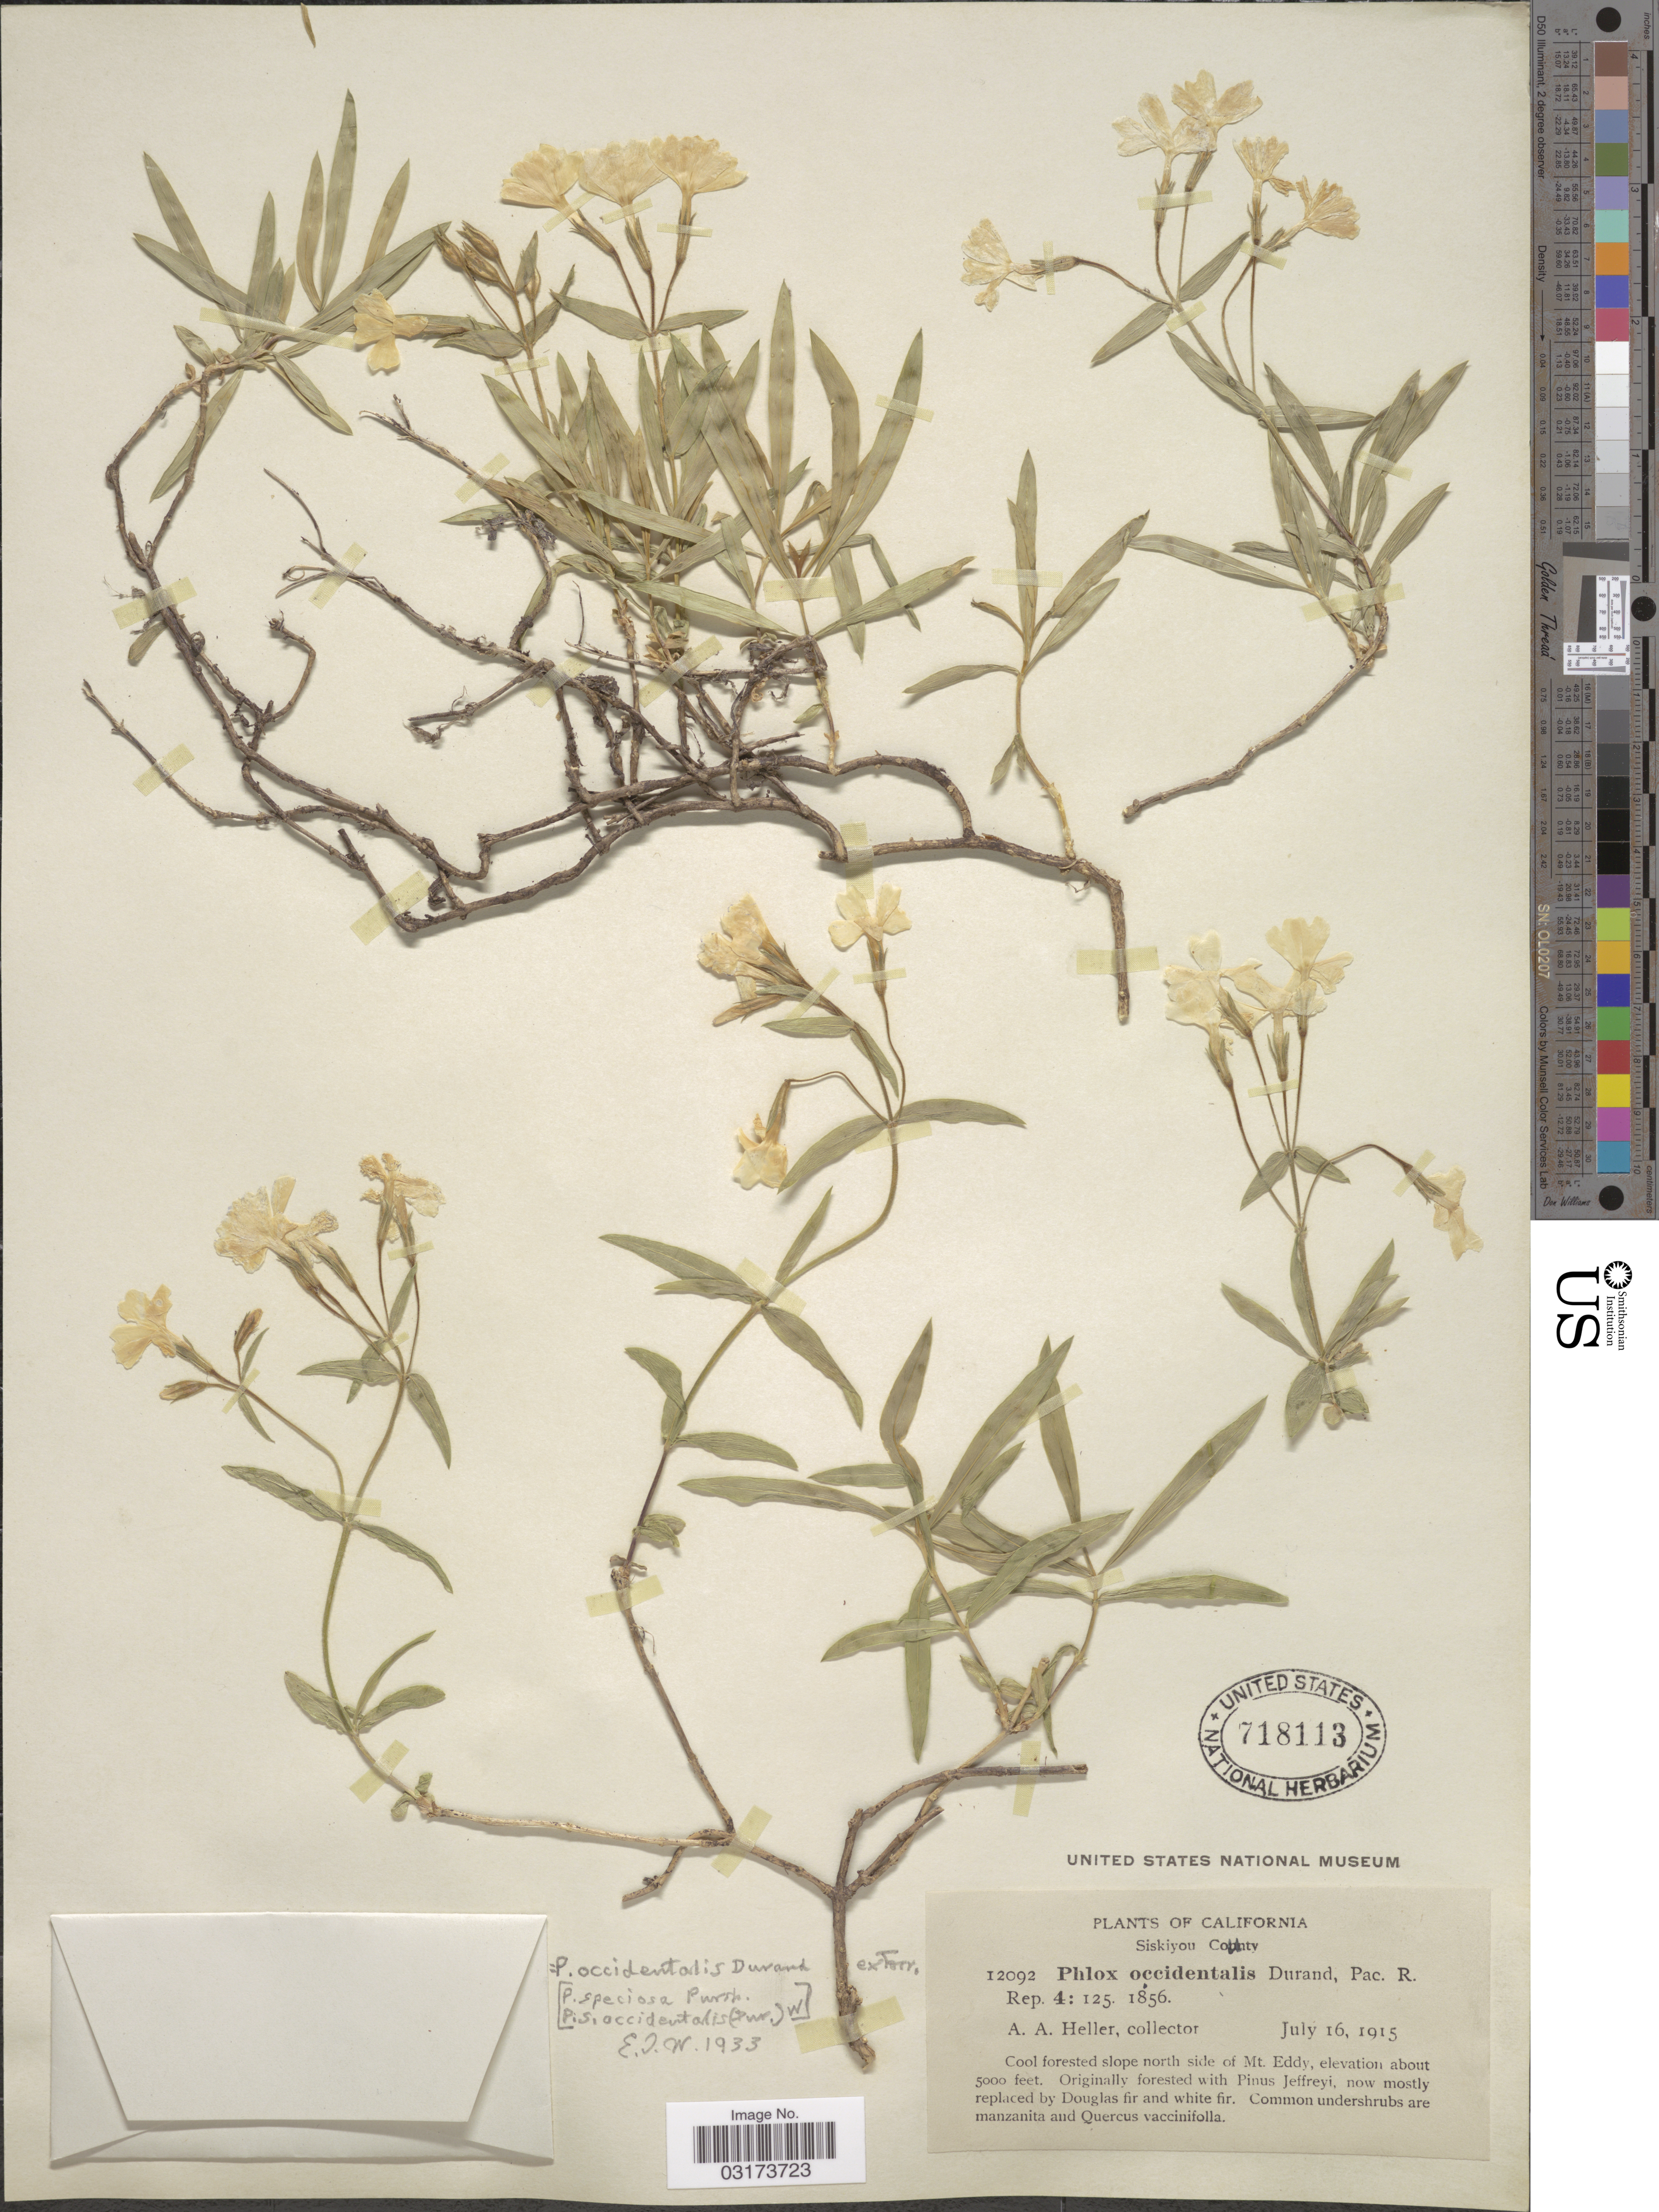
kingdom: Plantae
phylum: Tracheophyta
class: Magnoliopsida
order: Ericales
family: Polemoniaceae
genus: Phlox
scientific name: Phlox speciosa subsp. occidentalis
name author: (Durand ex Torr.) Wherry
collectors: A. A. Heller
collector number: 12092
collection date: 1915-07-16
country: United States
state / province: California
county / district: Siskiyou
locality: Siskiyou County. Cool forested slope north side of Mt. Eddy.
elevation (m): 1524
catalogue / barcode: US 718113